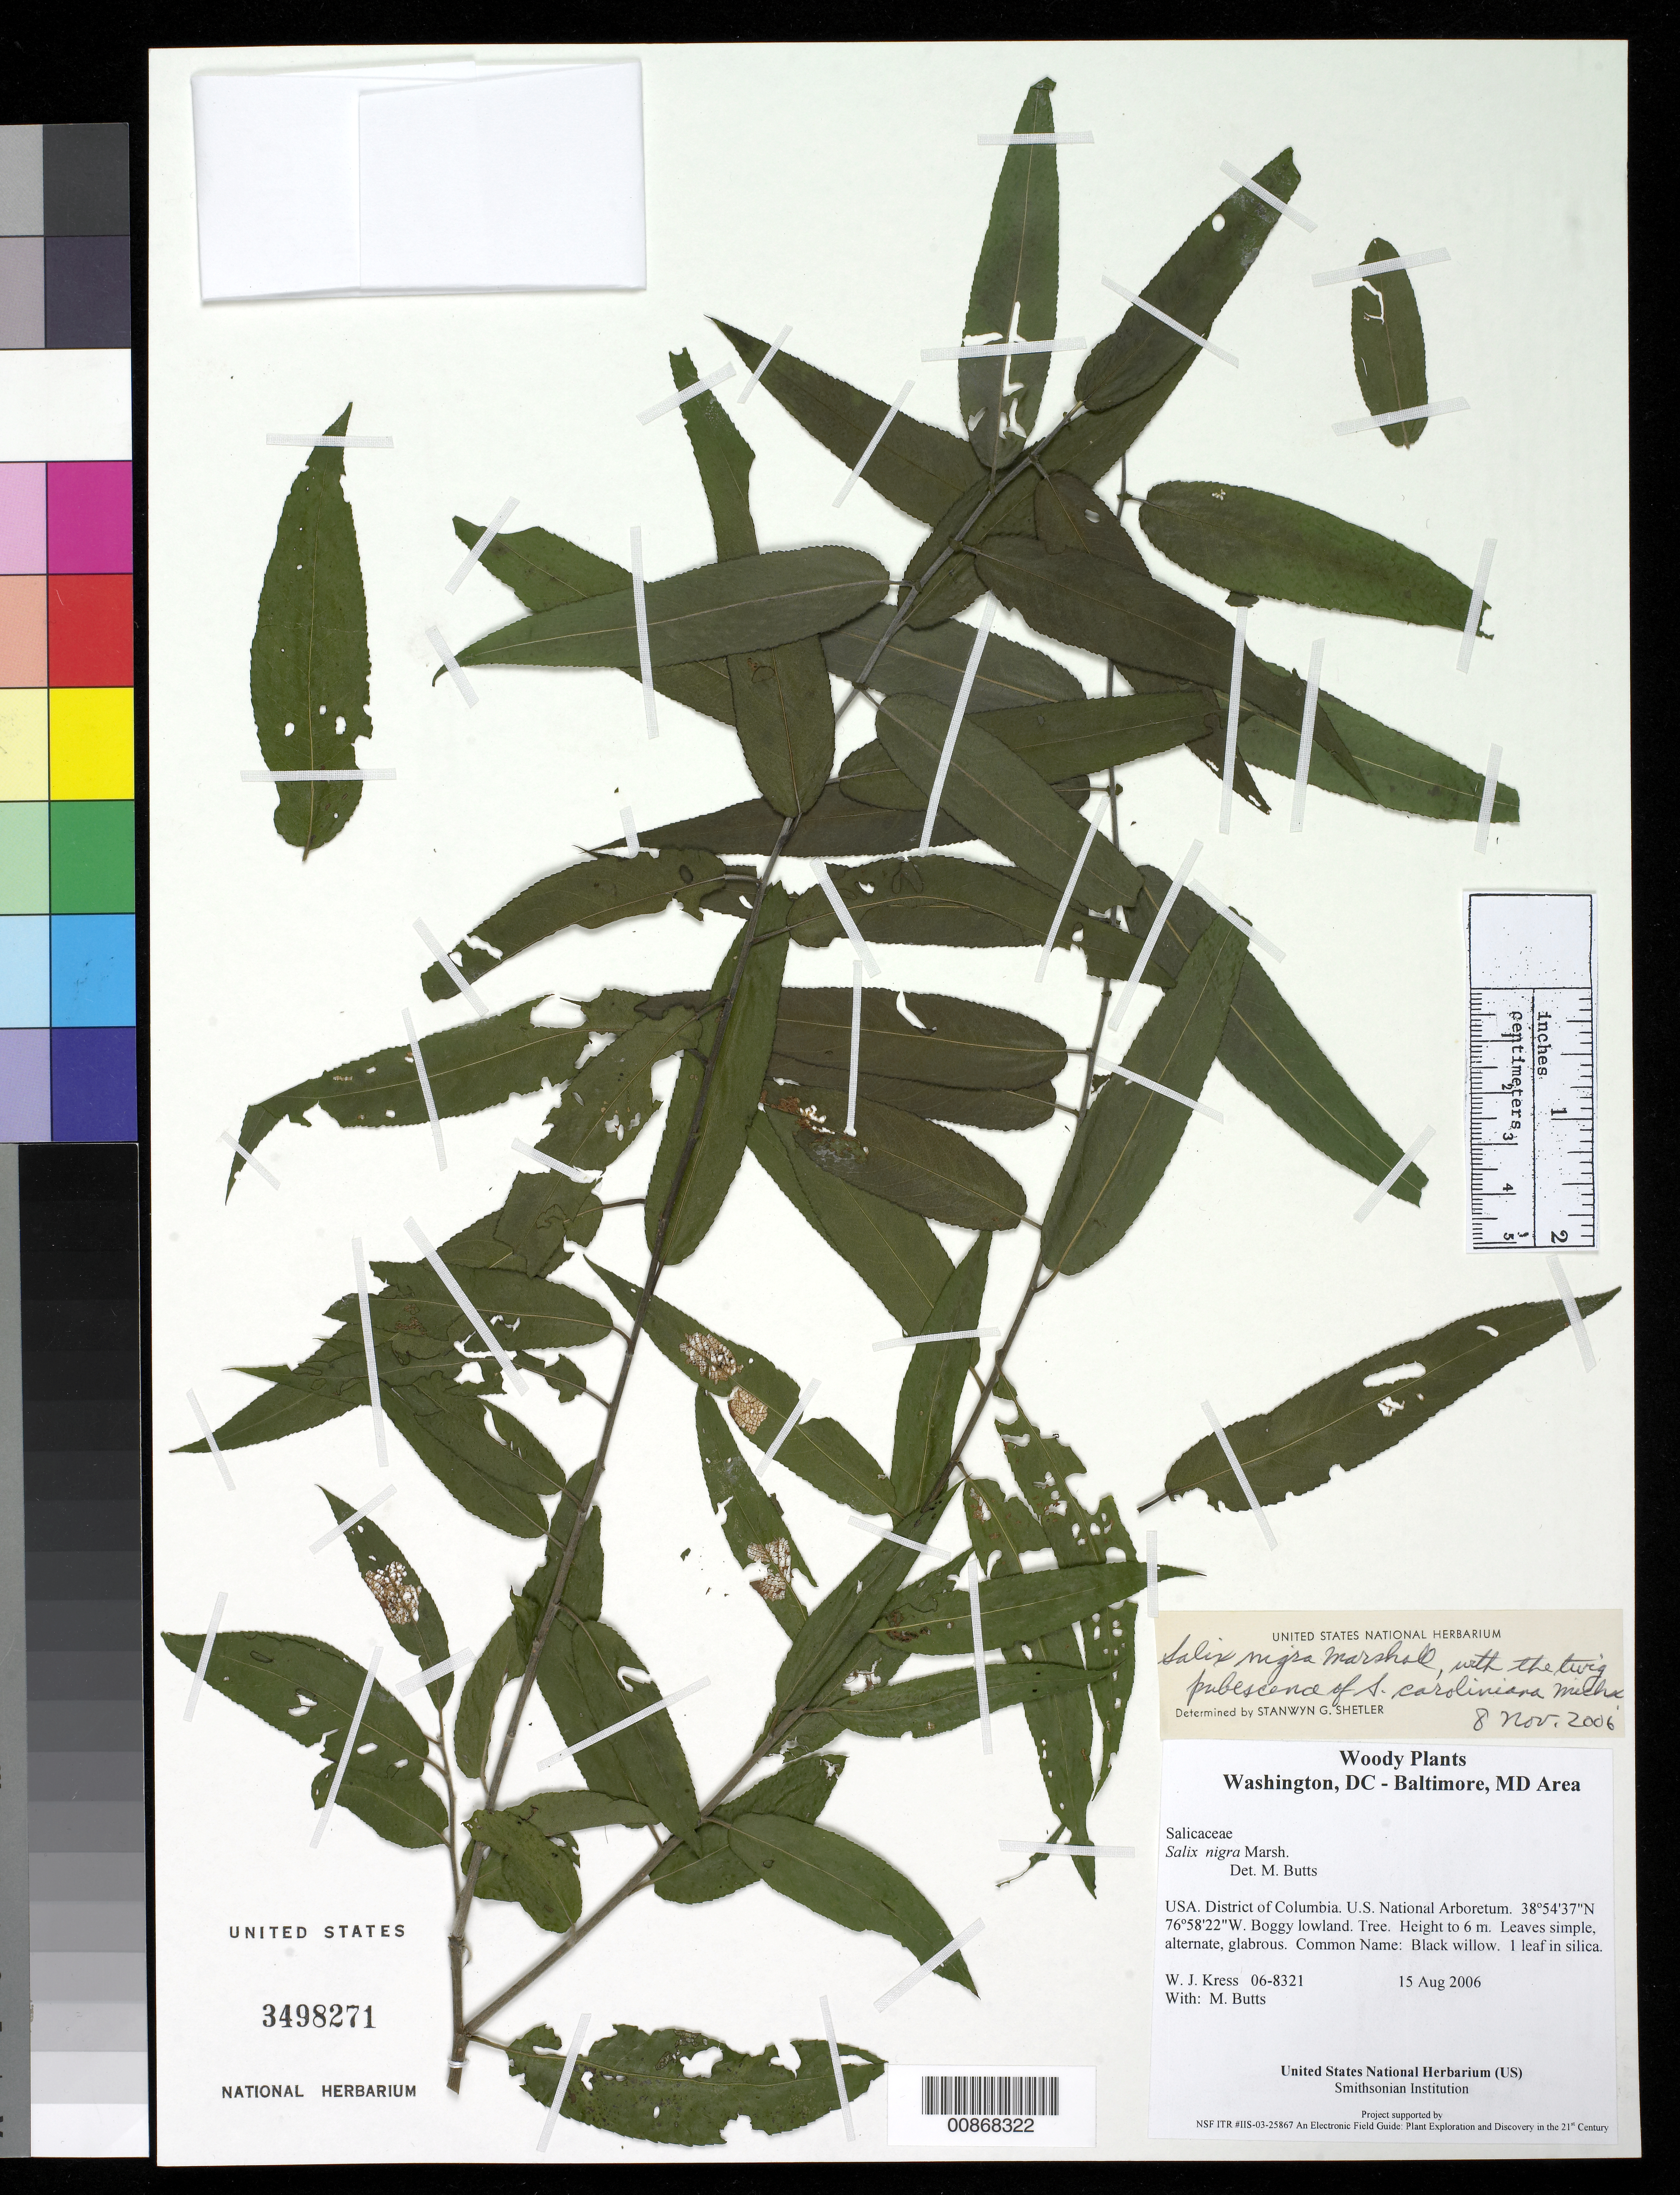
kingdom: Plantae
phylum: Tracheophyta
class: Magnoliopsida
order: Malpighiales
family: Salicaceae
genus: Salix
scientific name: Salix nigra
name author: Marshall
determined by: Shetler, Stanwyn G., (US), NMNH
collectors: W. J. Kress & M. B. Butts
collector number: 06-8321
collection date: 2006-08-15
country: United States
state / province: District of Columbia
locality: U.S. National Arboretum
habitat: Boggy lowland.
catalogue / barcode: US 3498271